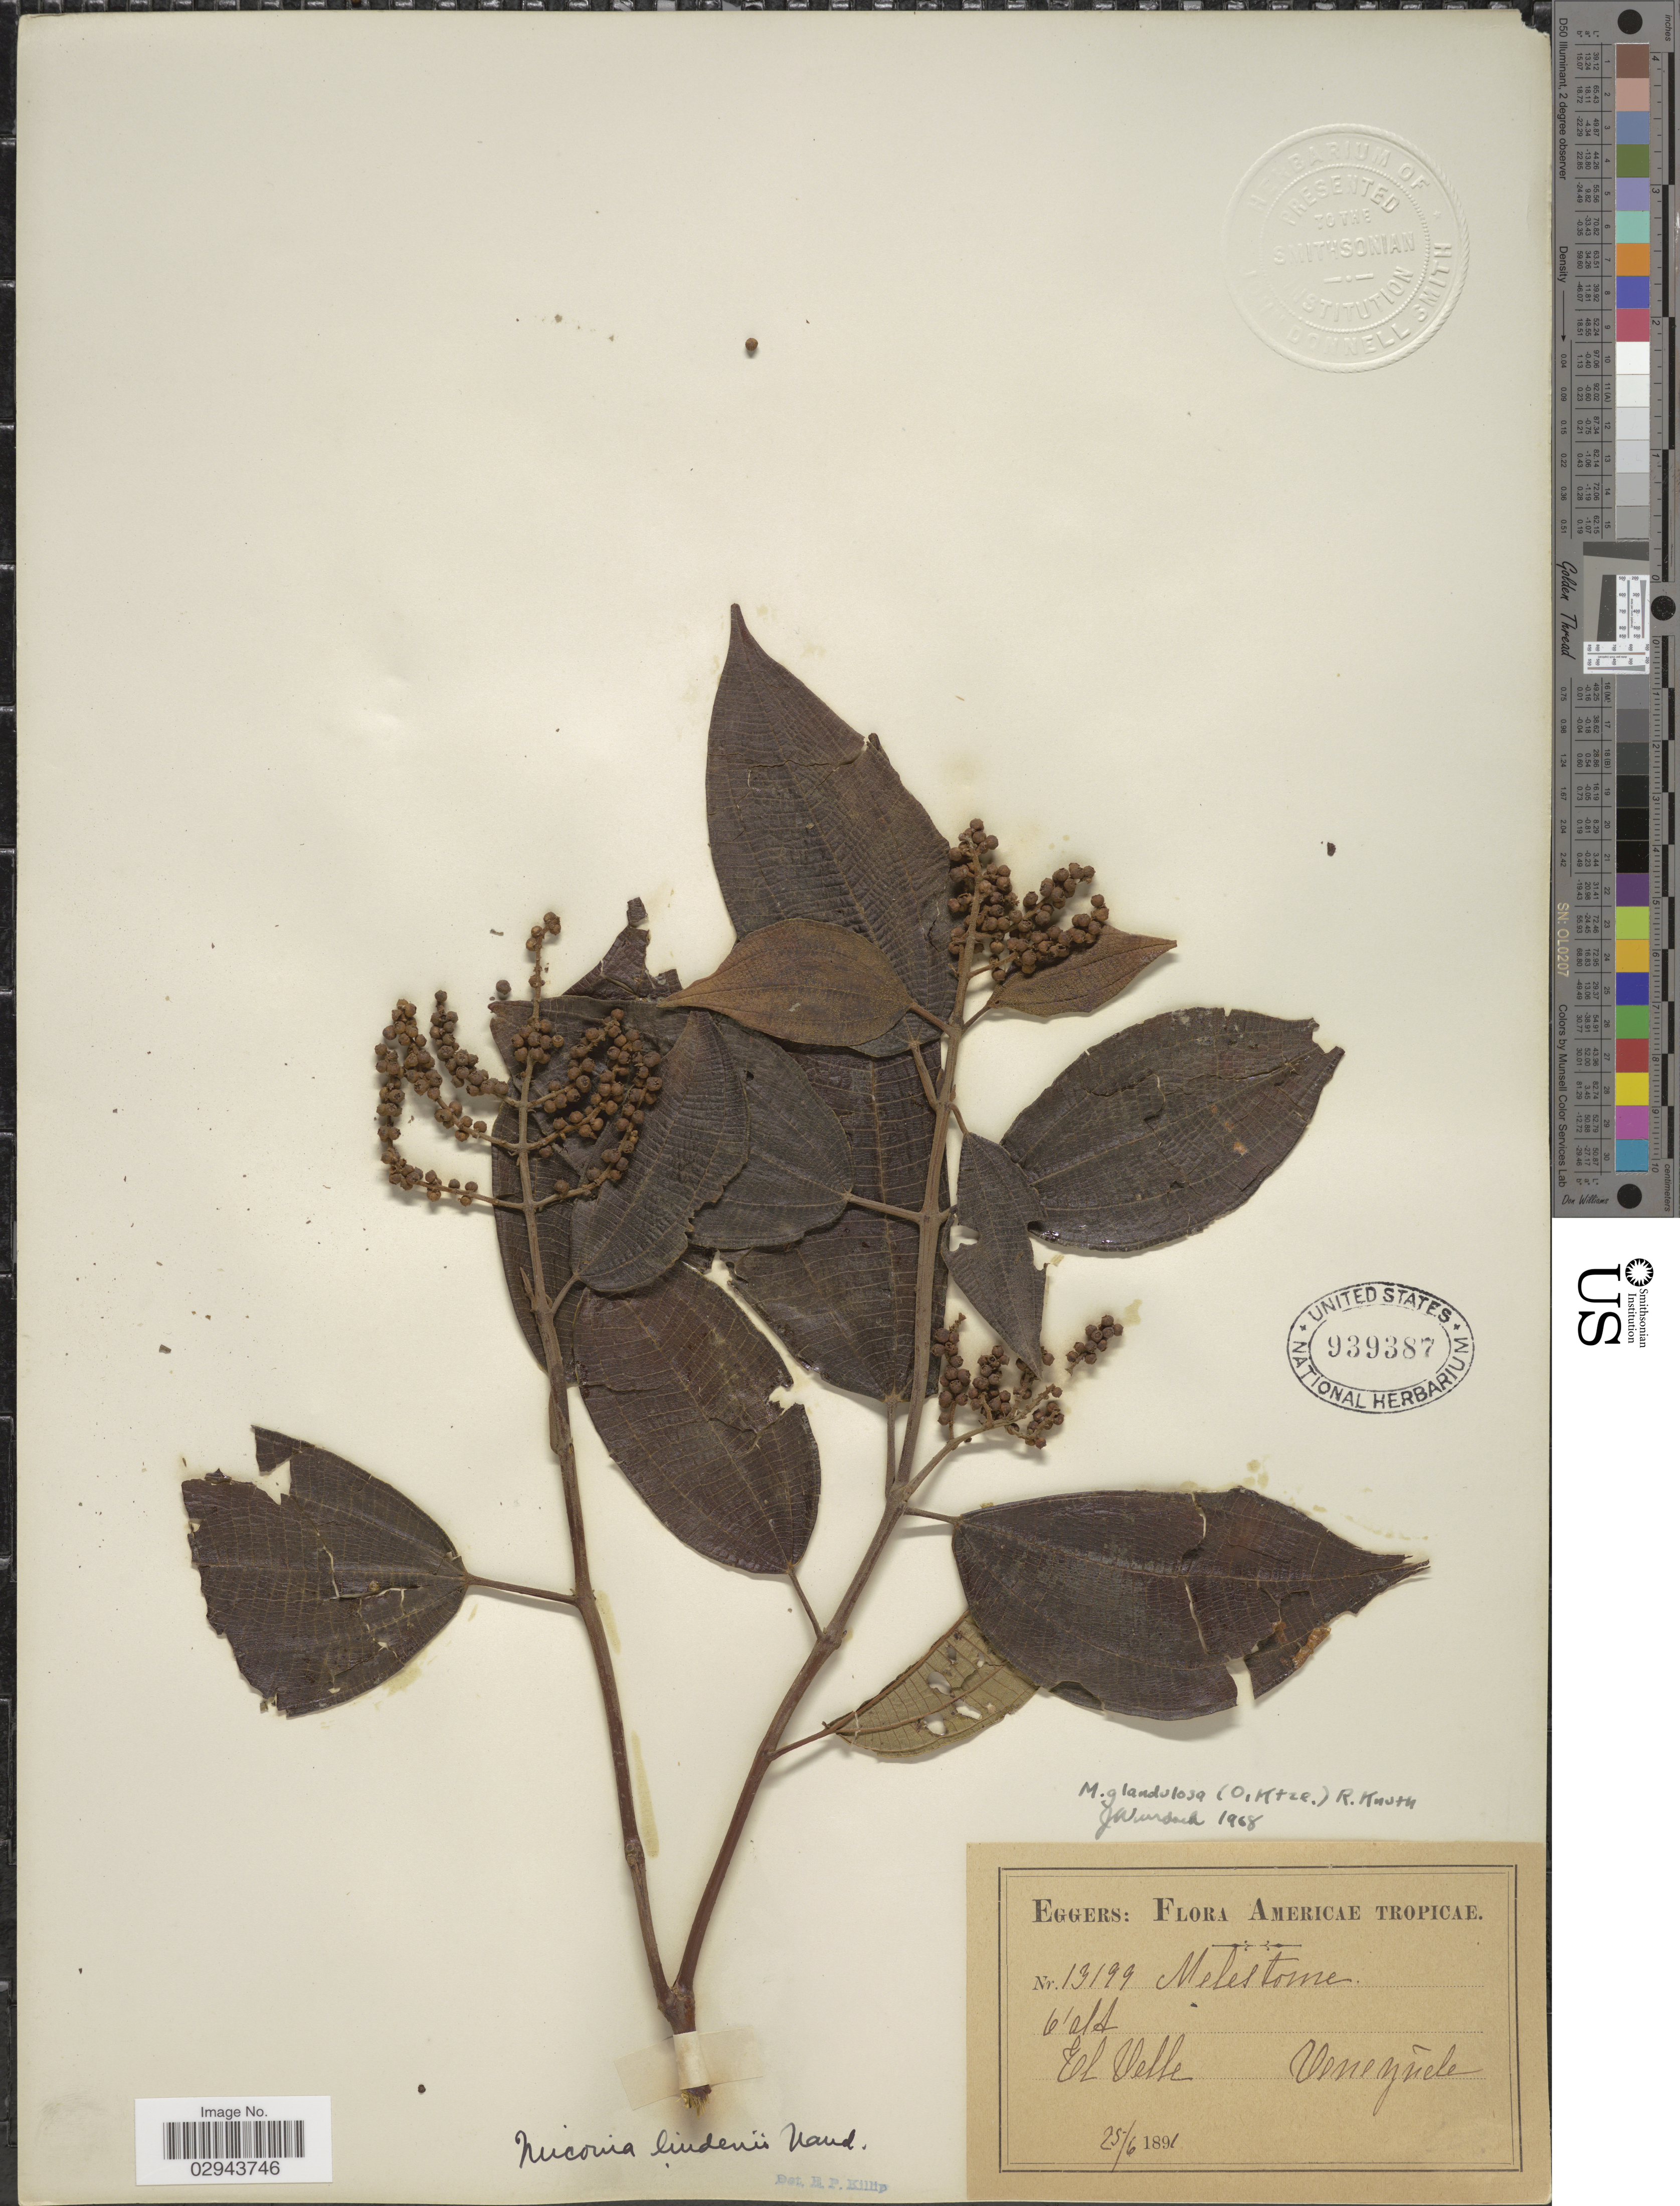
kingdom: Plantae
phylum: Tracheophyta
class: Magnoliopsida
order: Myrtales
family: Melastomataceae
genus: Miconia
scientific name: Miconia sylvatica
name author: (Schltdl.) Naudin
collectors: -. Eggers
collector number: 13199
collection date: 1891-06-25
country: Venezuela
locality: El Velle. Americae Tropicae.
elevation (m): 2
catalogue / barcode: US 939387